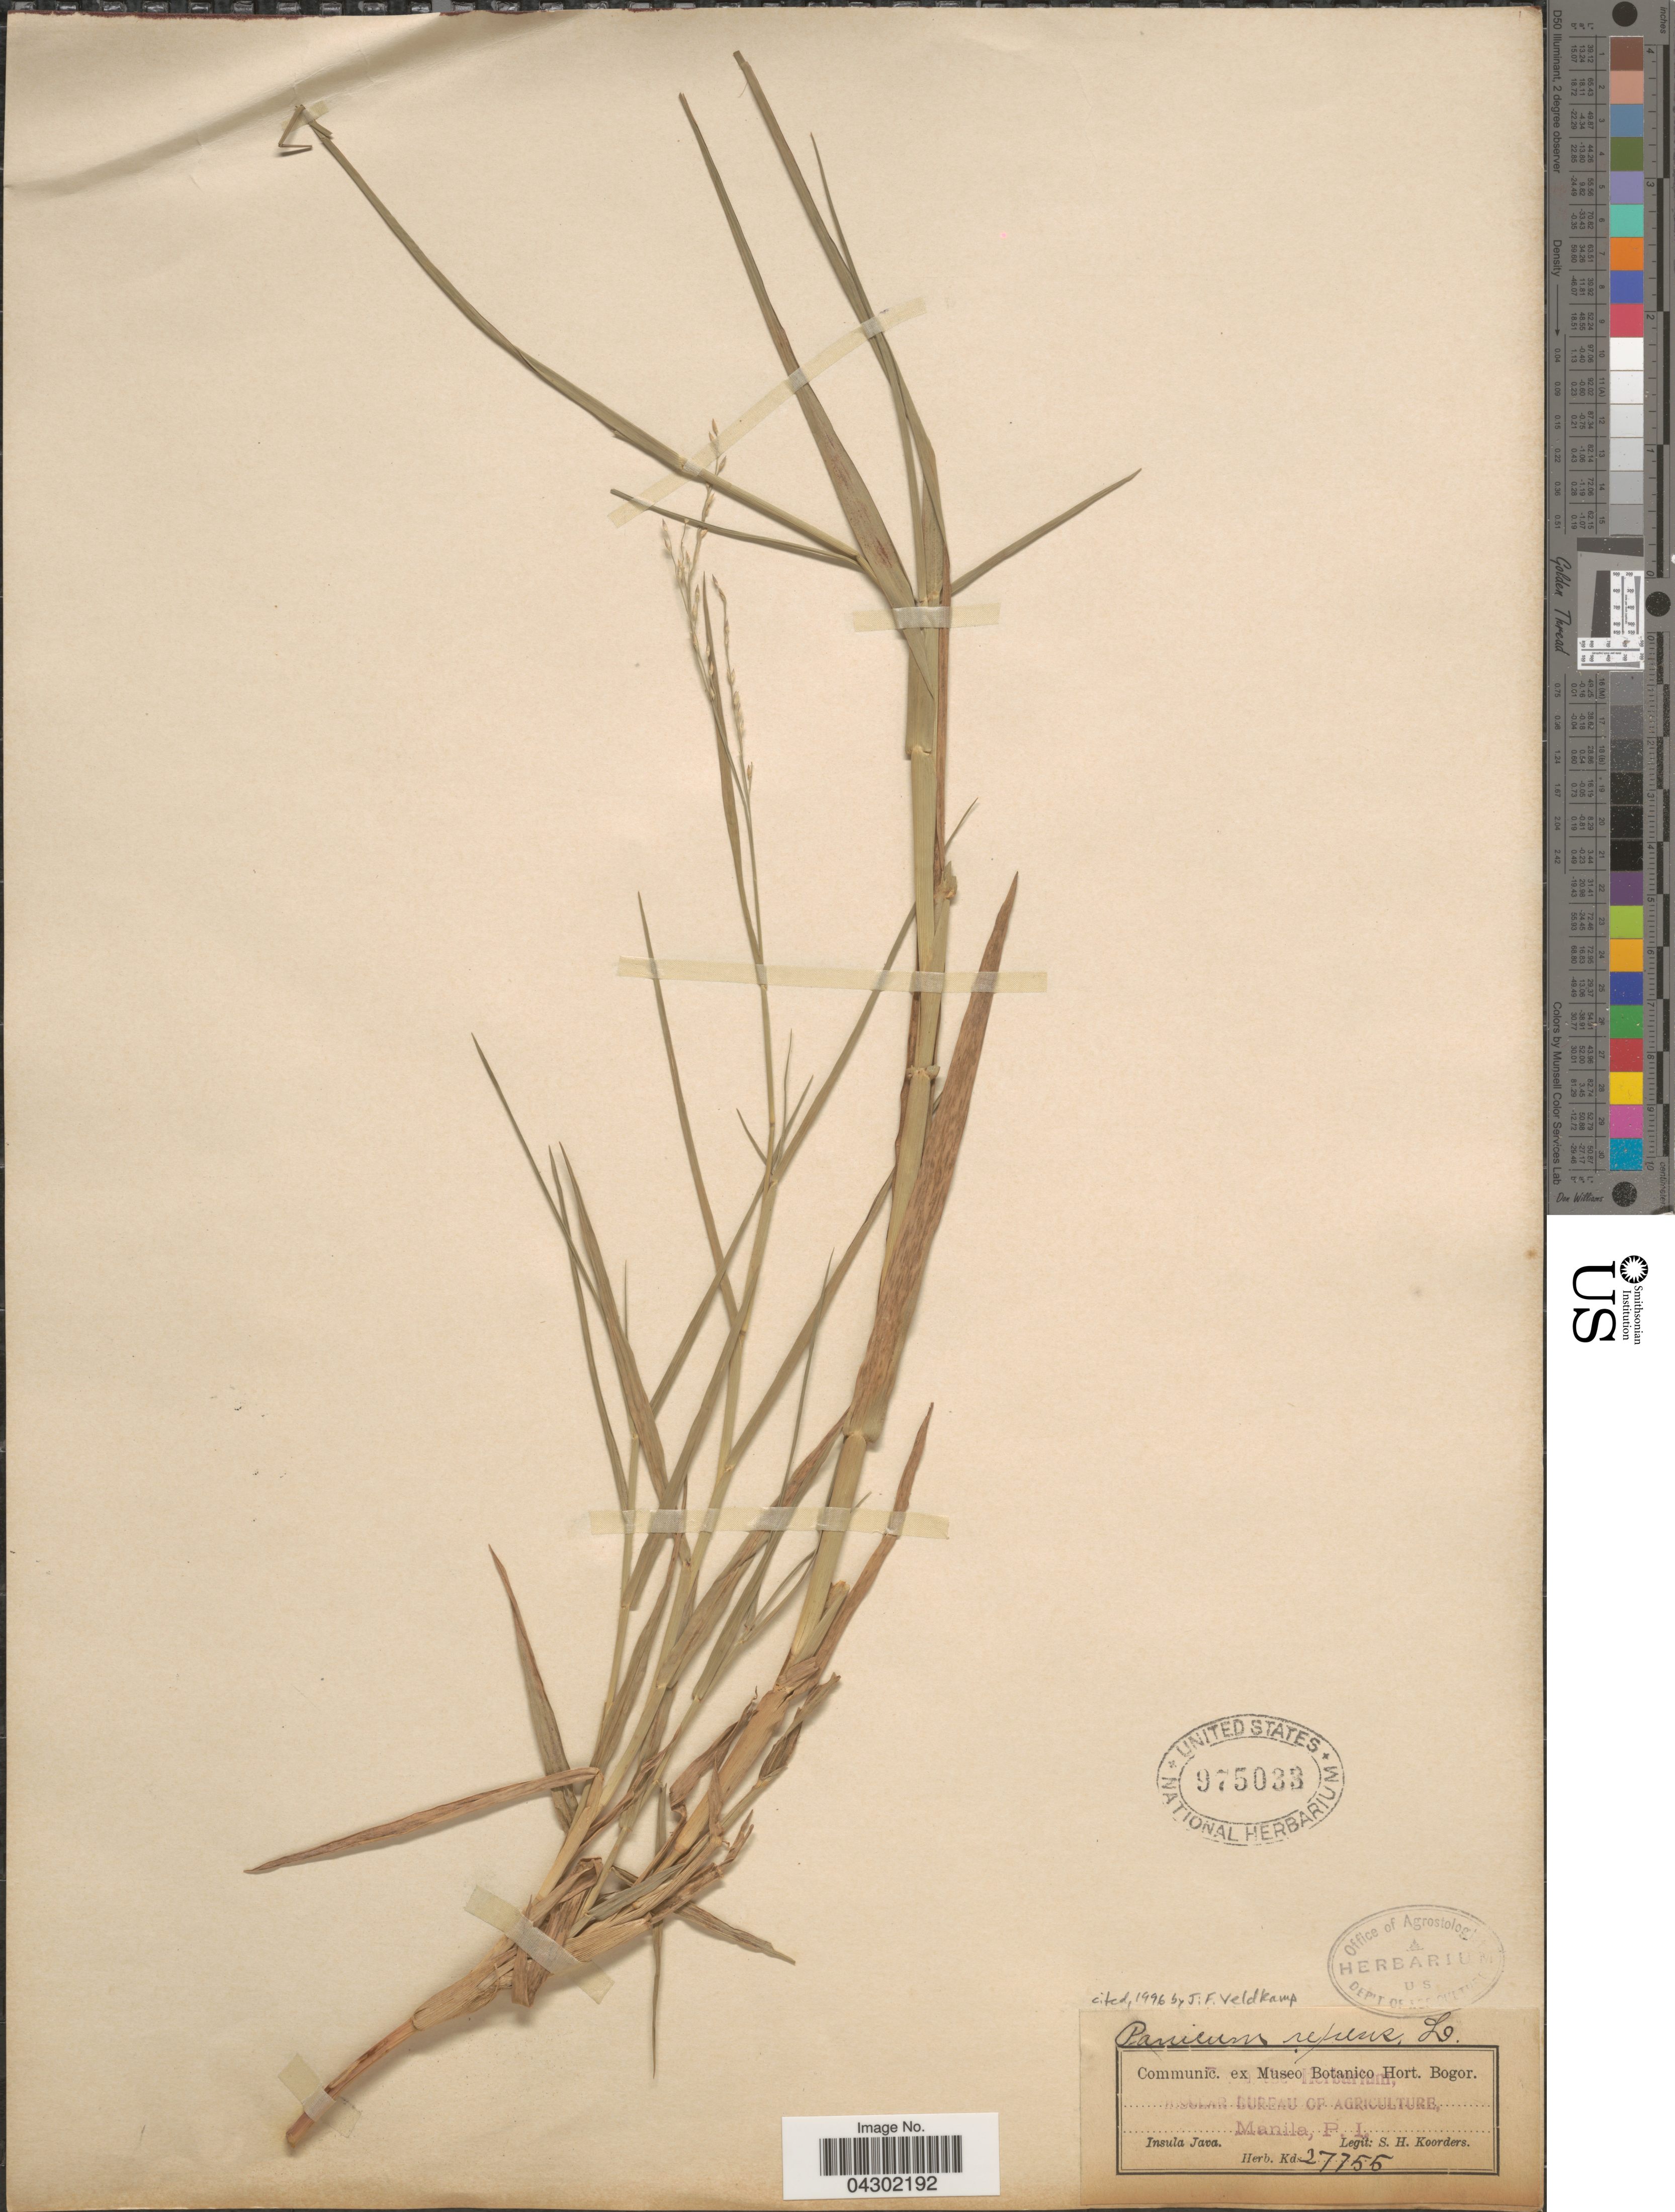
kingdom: Plantae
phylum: Tracheophyta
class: Liliopsida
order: Poales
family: Poaceae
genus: Panicum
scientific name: Panicum repens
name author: L.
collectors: S. H. Koorders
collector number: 27755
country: Indonesia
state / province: Java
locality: Insula Java.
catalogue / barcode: US 975033